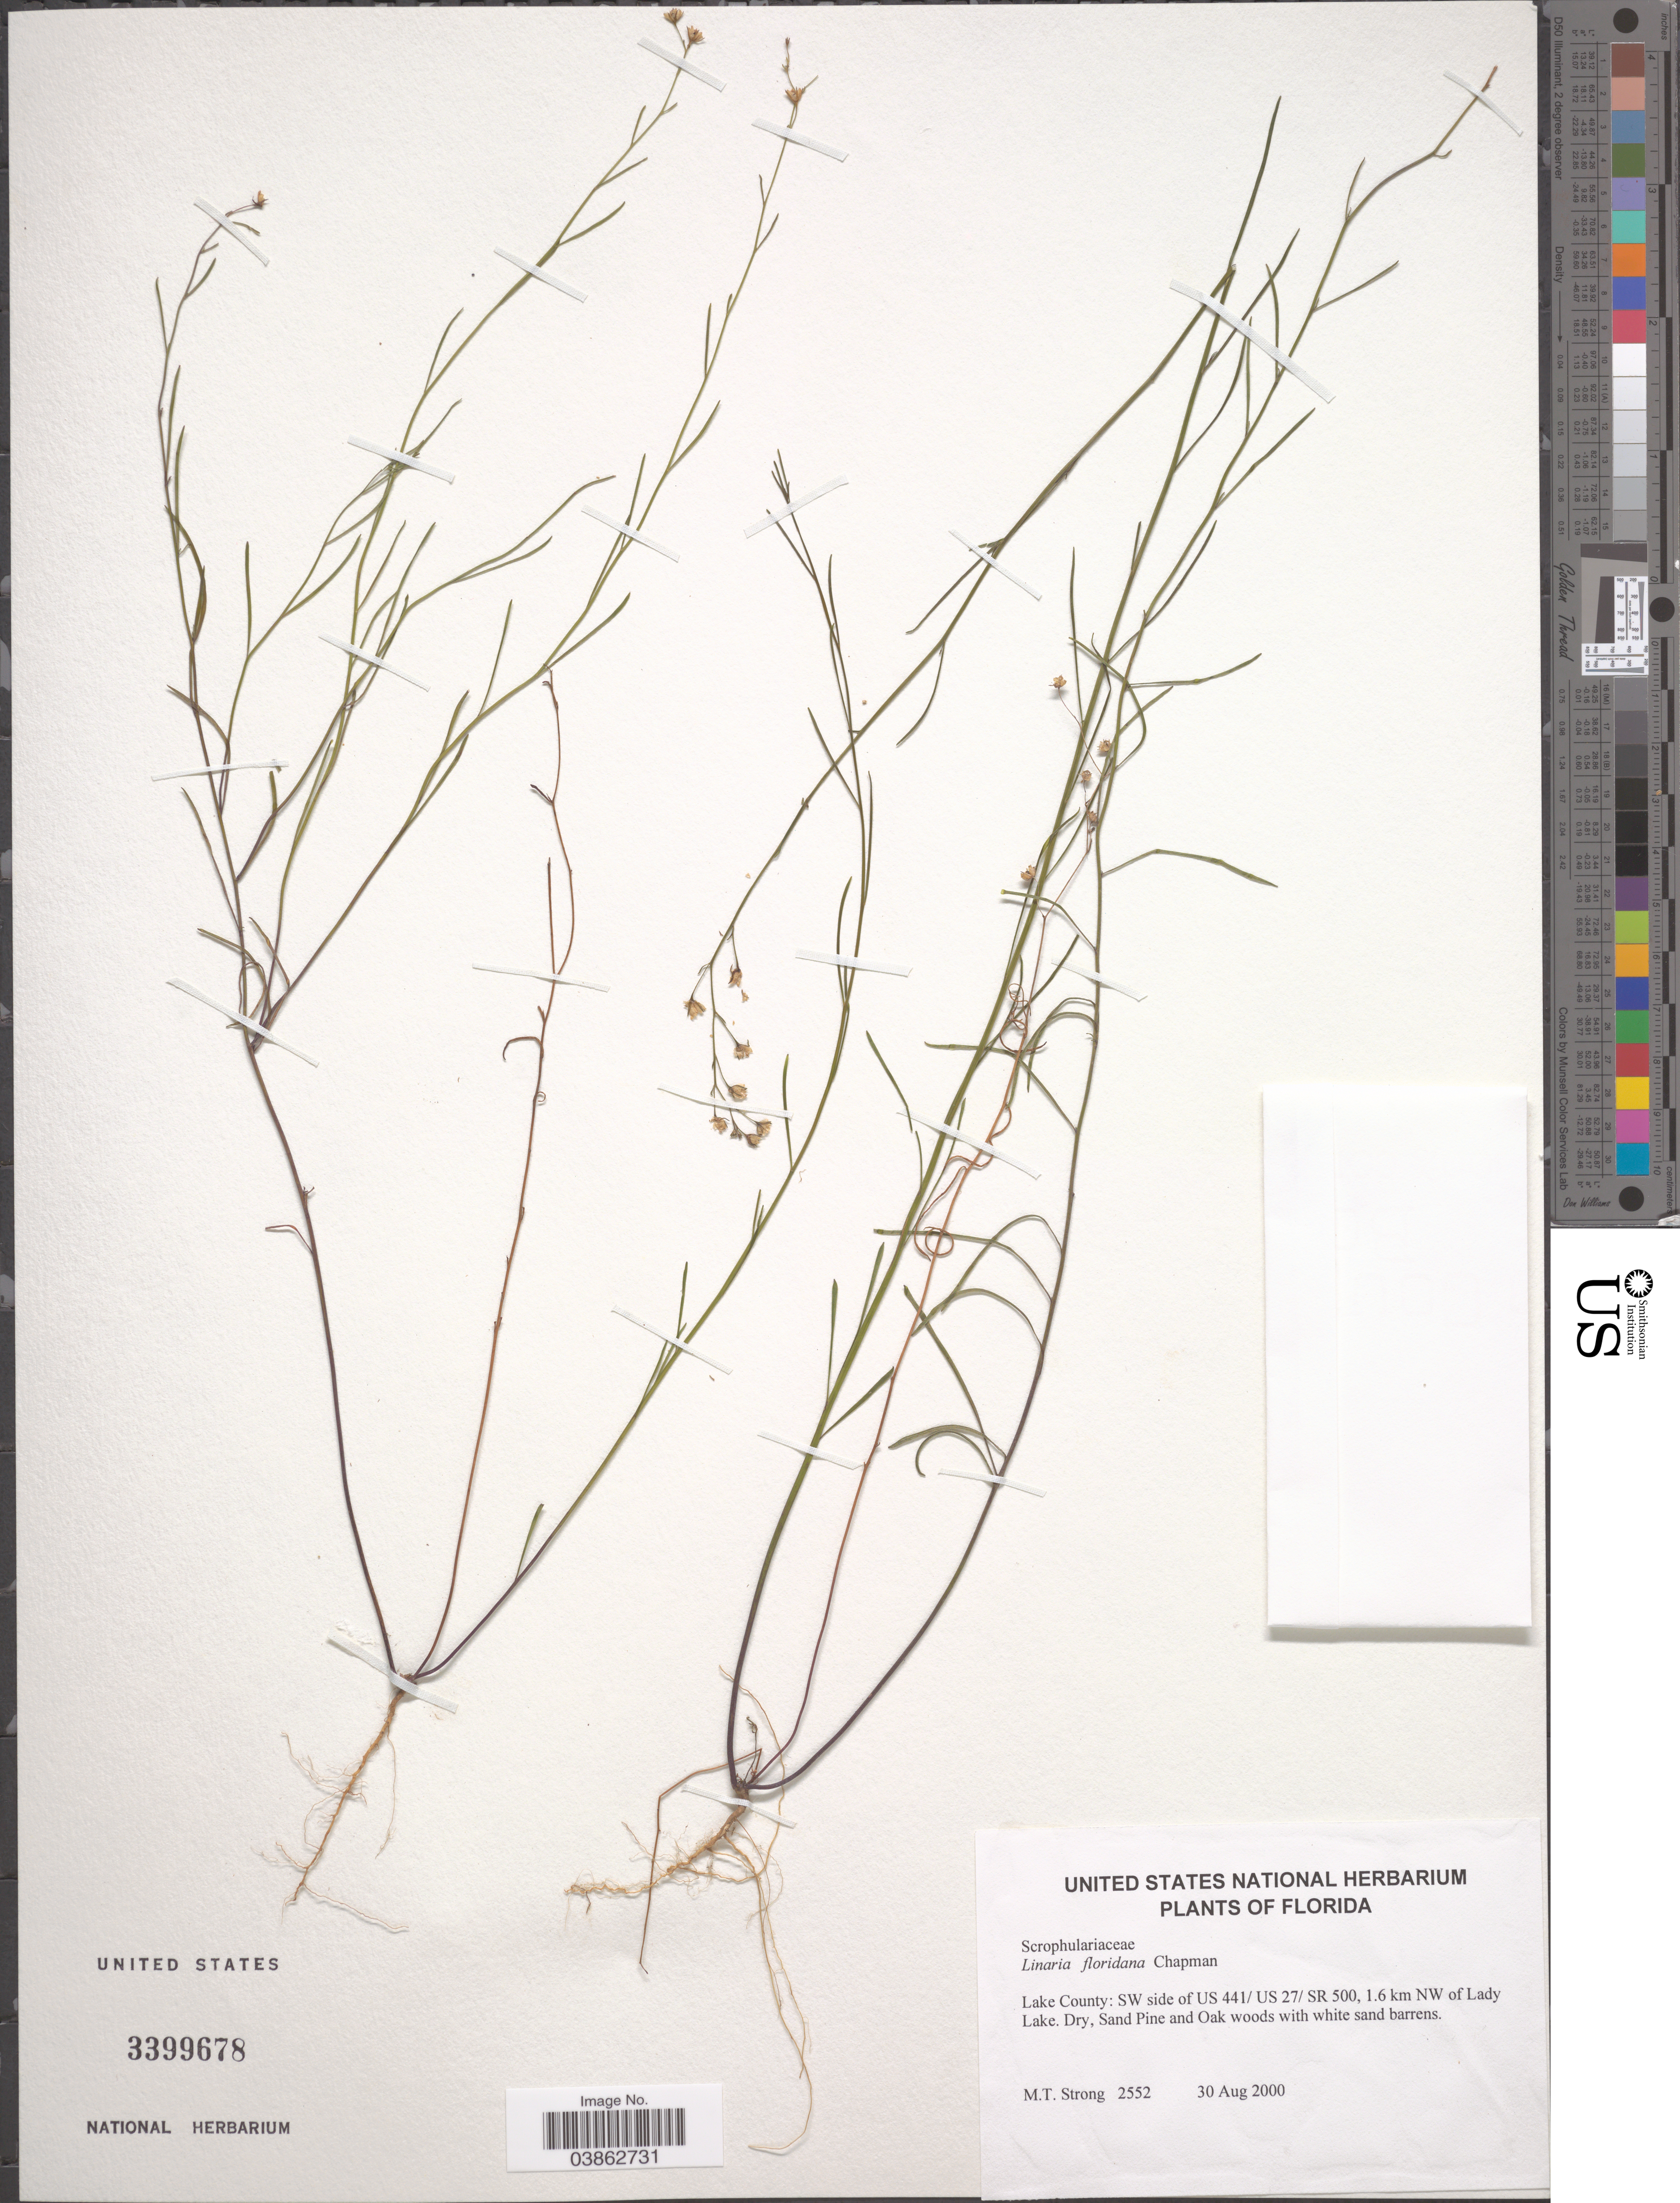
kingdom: Plantae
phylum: Tracheophyta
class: Magnoliopsida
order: Lamiales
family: Plantaginaceae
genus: Linaria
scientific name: Linaria floridana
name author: Chapm.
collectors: M. T. Strong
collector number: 2552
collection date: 2000-08-30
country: United States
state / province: Florida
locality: Lake County: SW side of US 441/US 27/ SR 500, 1.6 km NW of Lady Lake.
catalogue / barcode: US 3399678